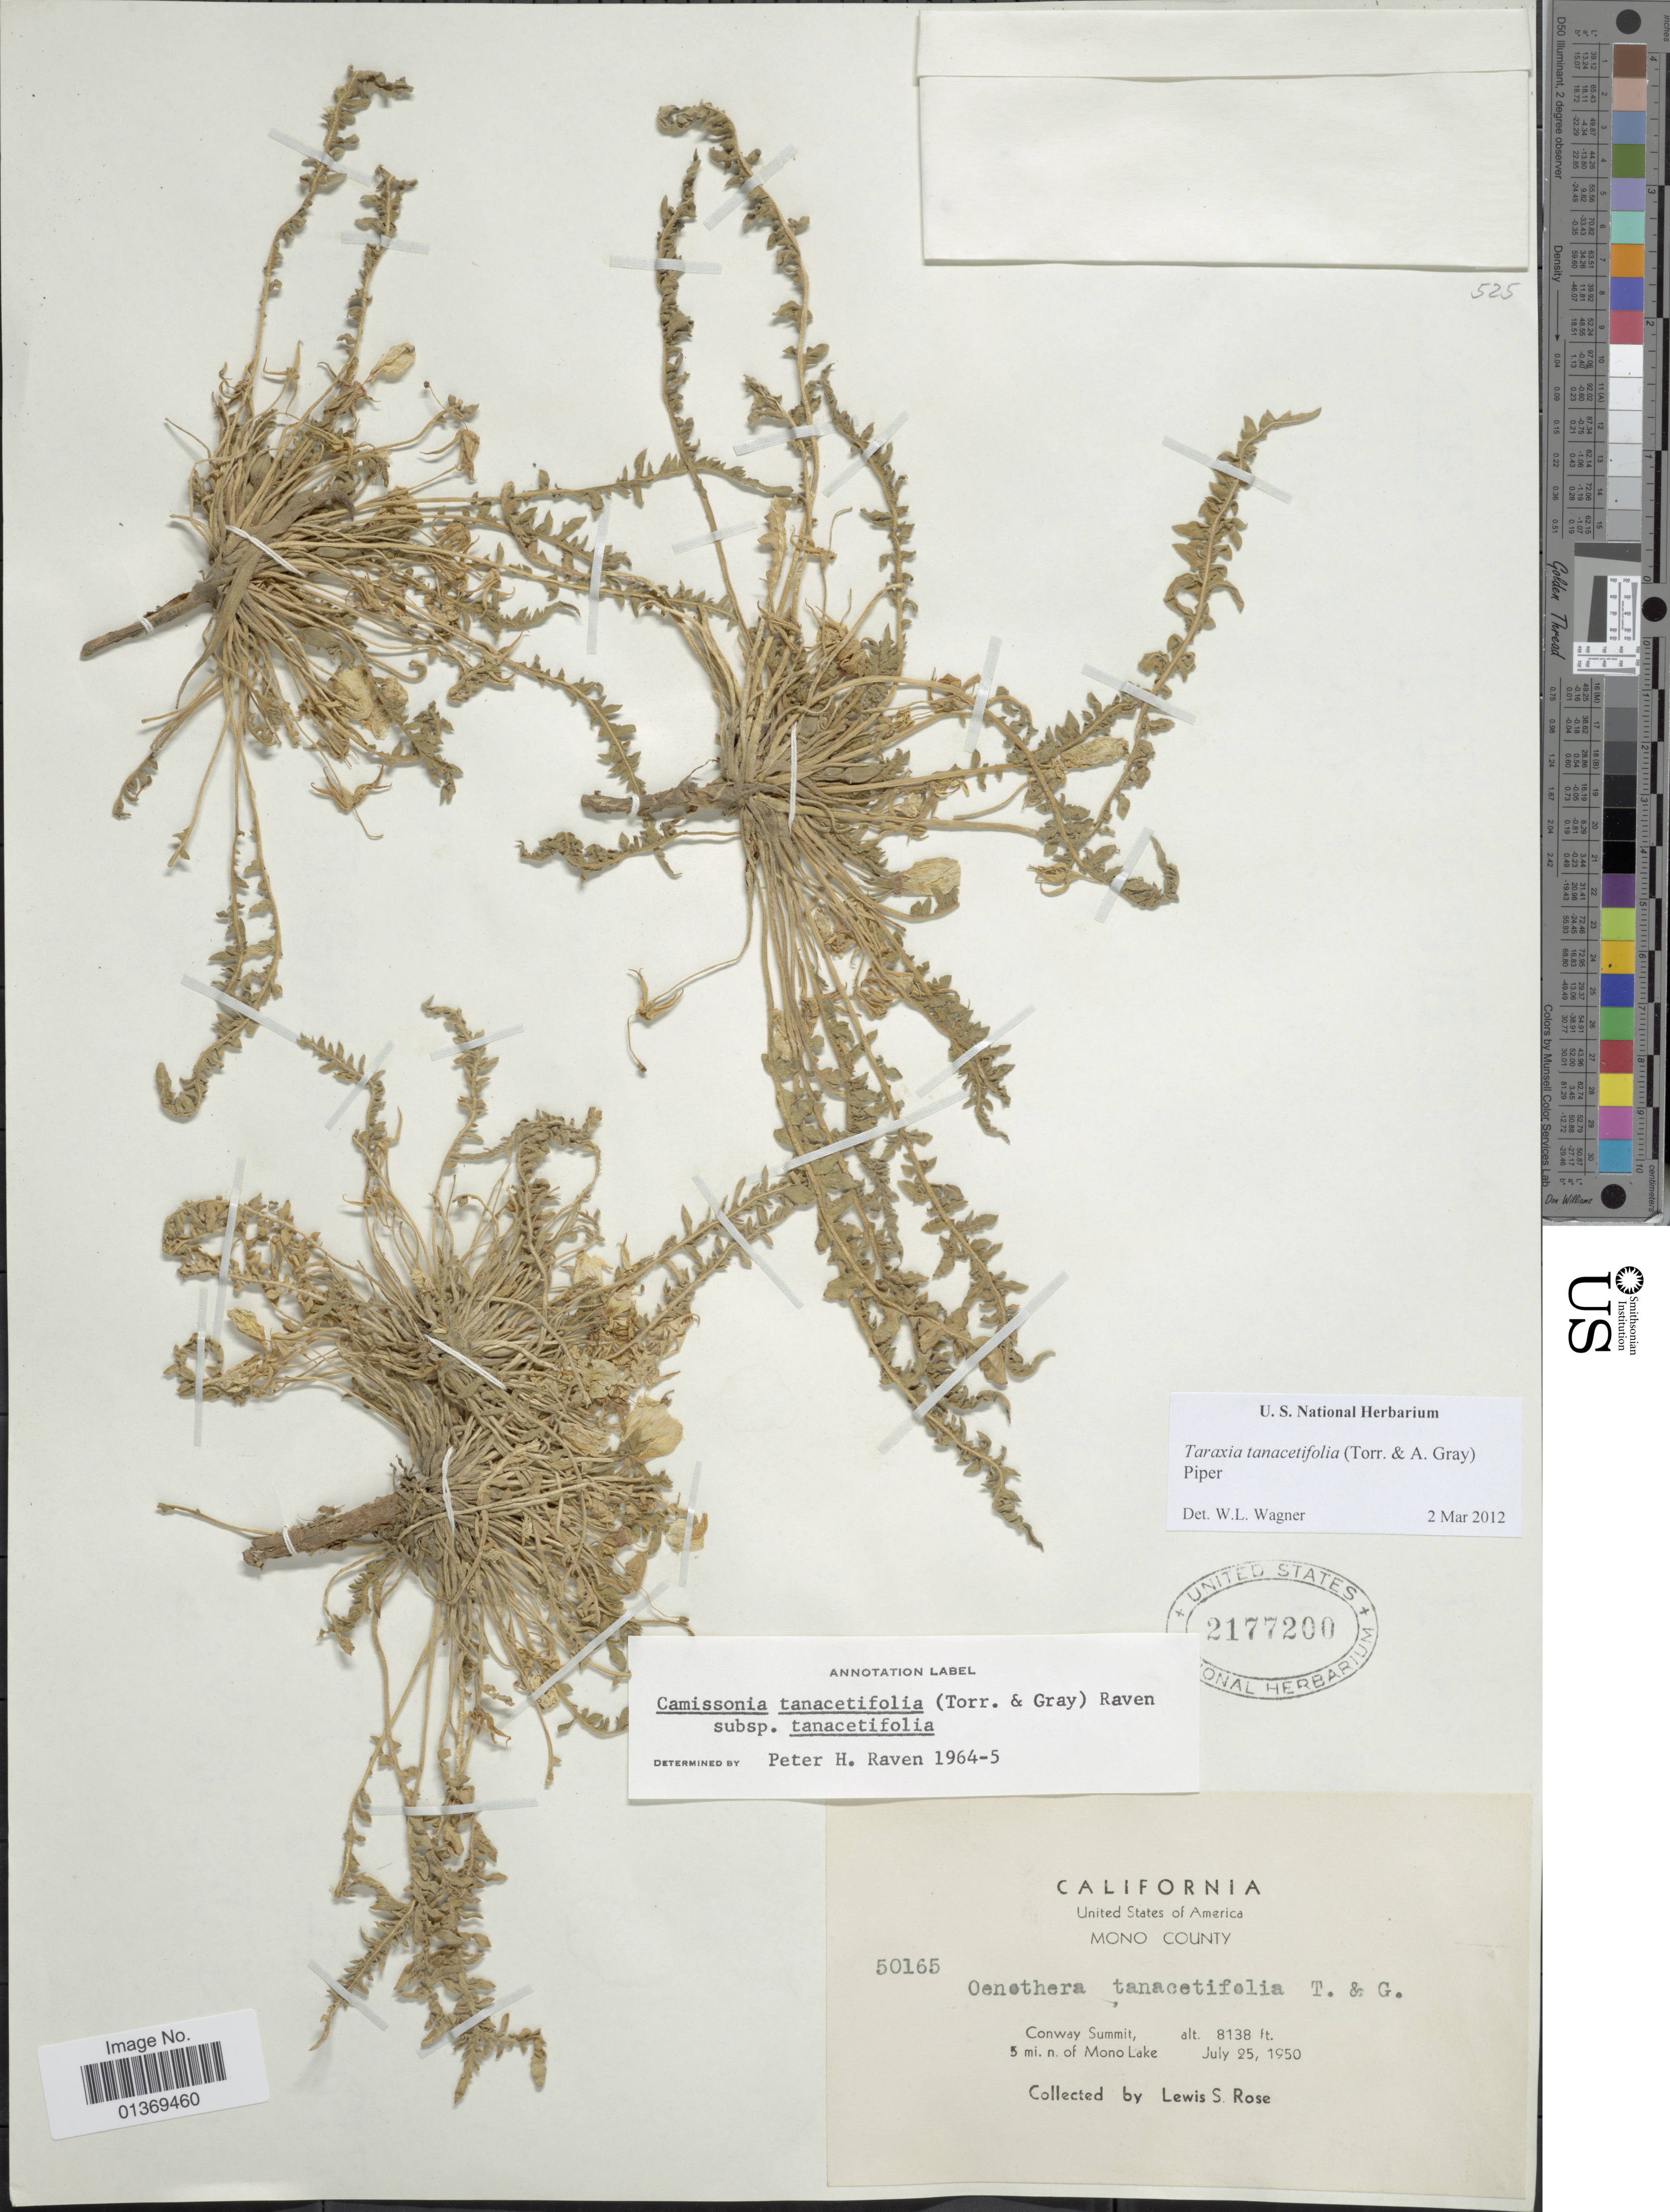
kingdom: Plantae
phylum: Tracheophyta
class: Magnoliopsida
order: Myrtales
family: Onagraceae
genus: Taraxia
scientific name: Taraxia tanacetifolia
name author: (Torr. & A. Gray) Piper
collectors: L. S. Rose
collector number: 50165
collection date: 1950-07-25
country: United States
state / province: California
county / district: Mono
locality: Mono County. Conway Summit, 5 mi. n. of Mono Lake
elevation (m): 2480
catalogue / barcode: US 2177200